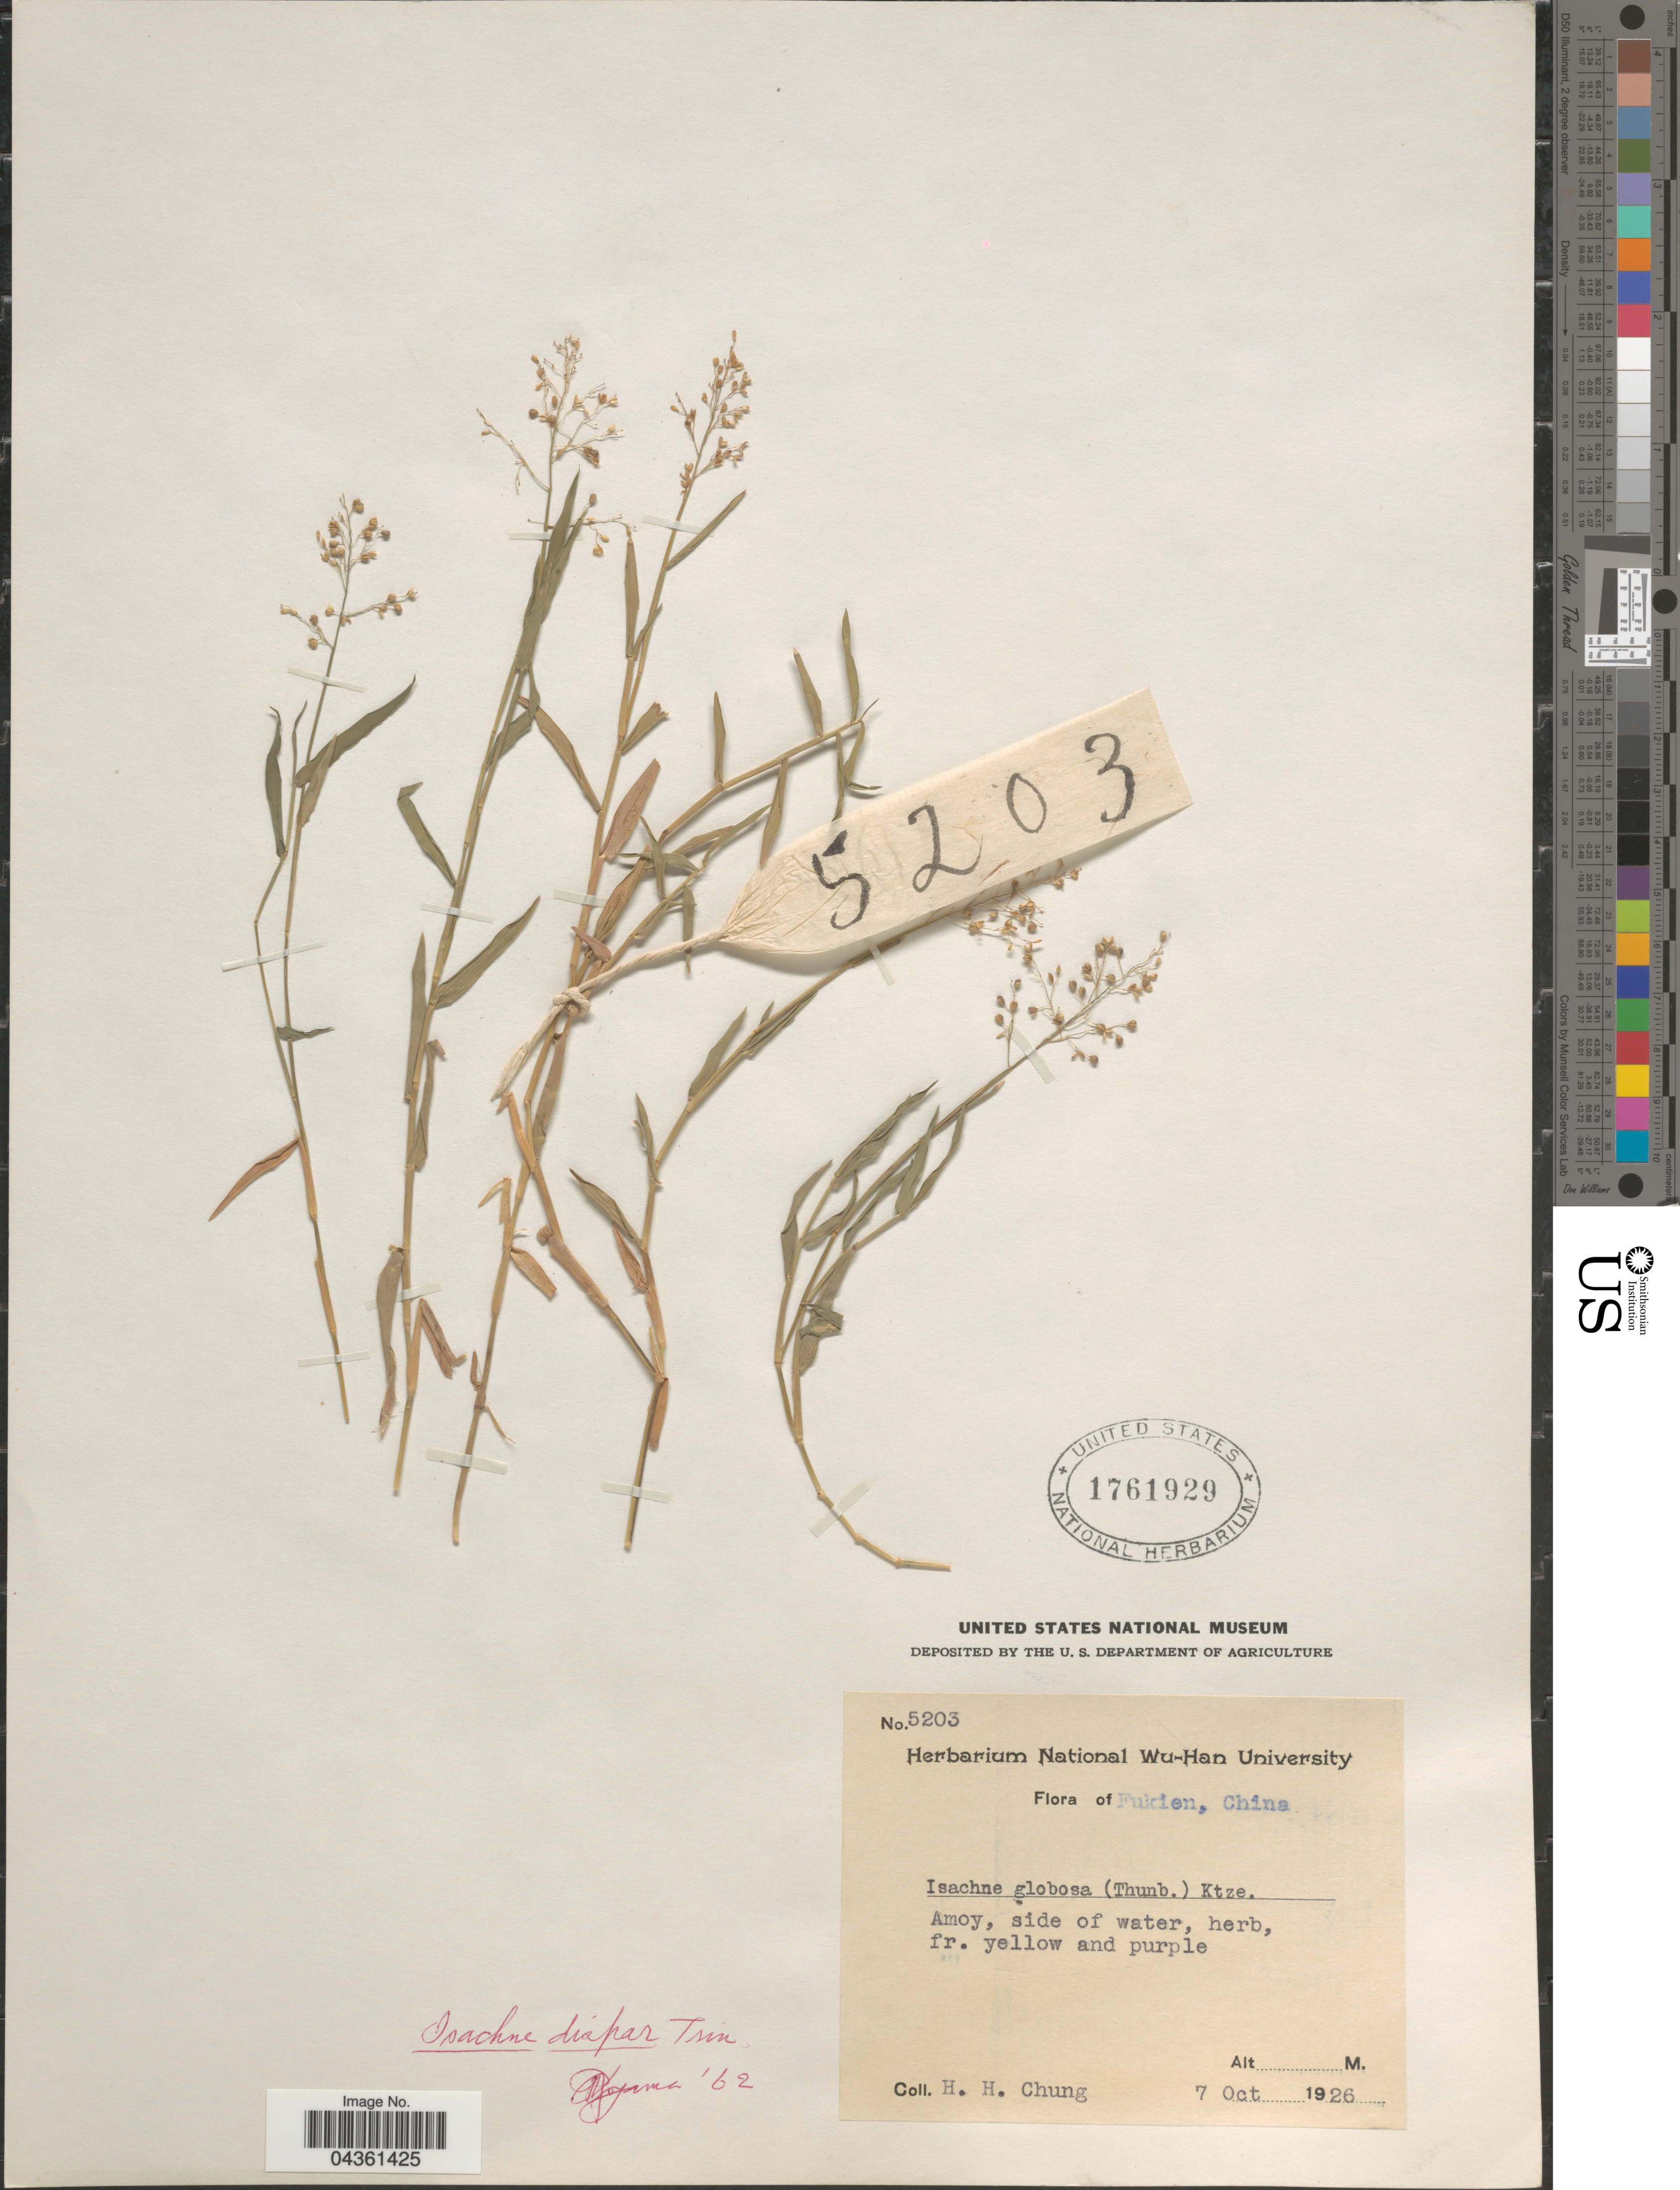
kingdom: Plantae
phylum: Tracheophyta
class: Liliopsida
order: Poales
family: Poaceae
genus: Isachne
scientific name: Isachne globosa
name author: (Thunb.) Kuntze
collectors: H. Chung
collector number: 5203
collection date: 1926-10-07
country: China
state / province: Fujian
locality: Fukien. Amoy, side of water.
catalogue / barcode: US 1761929